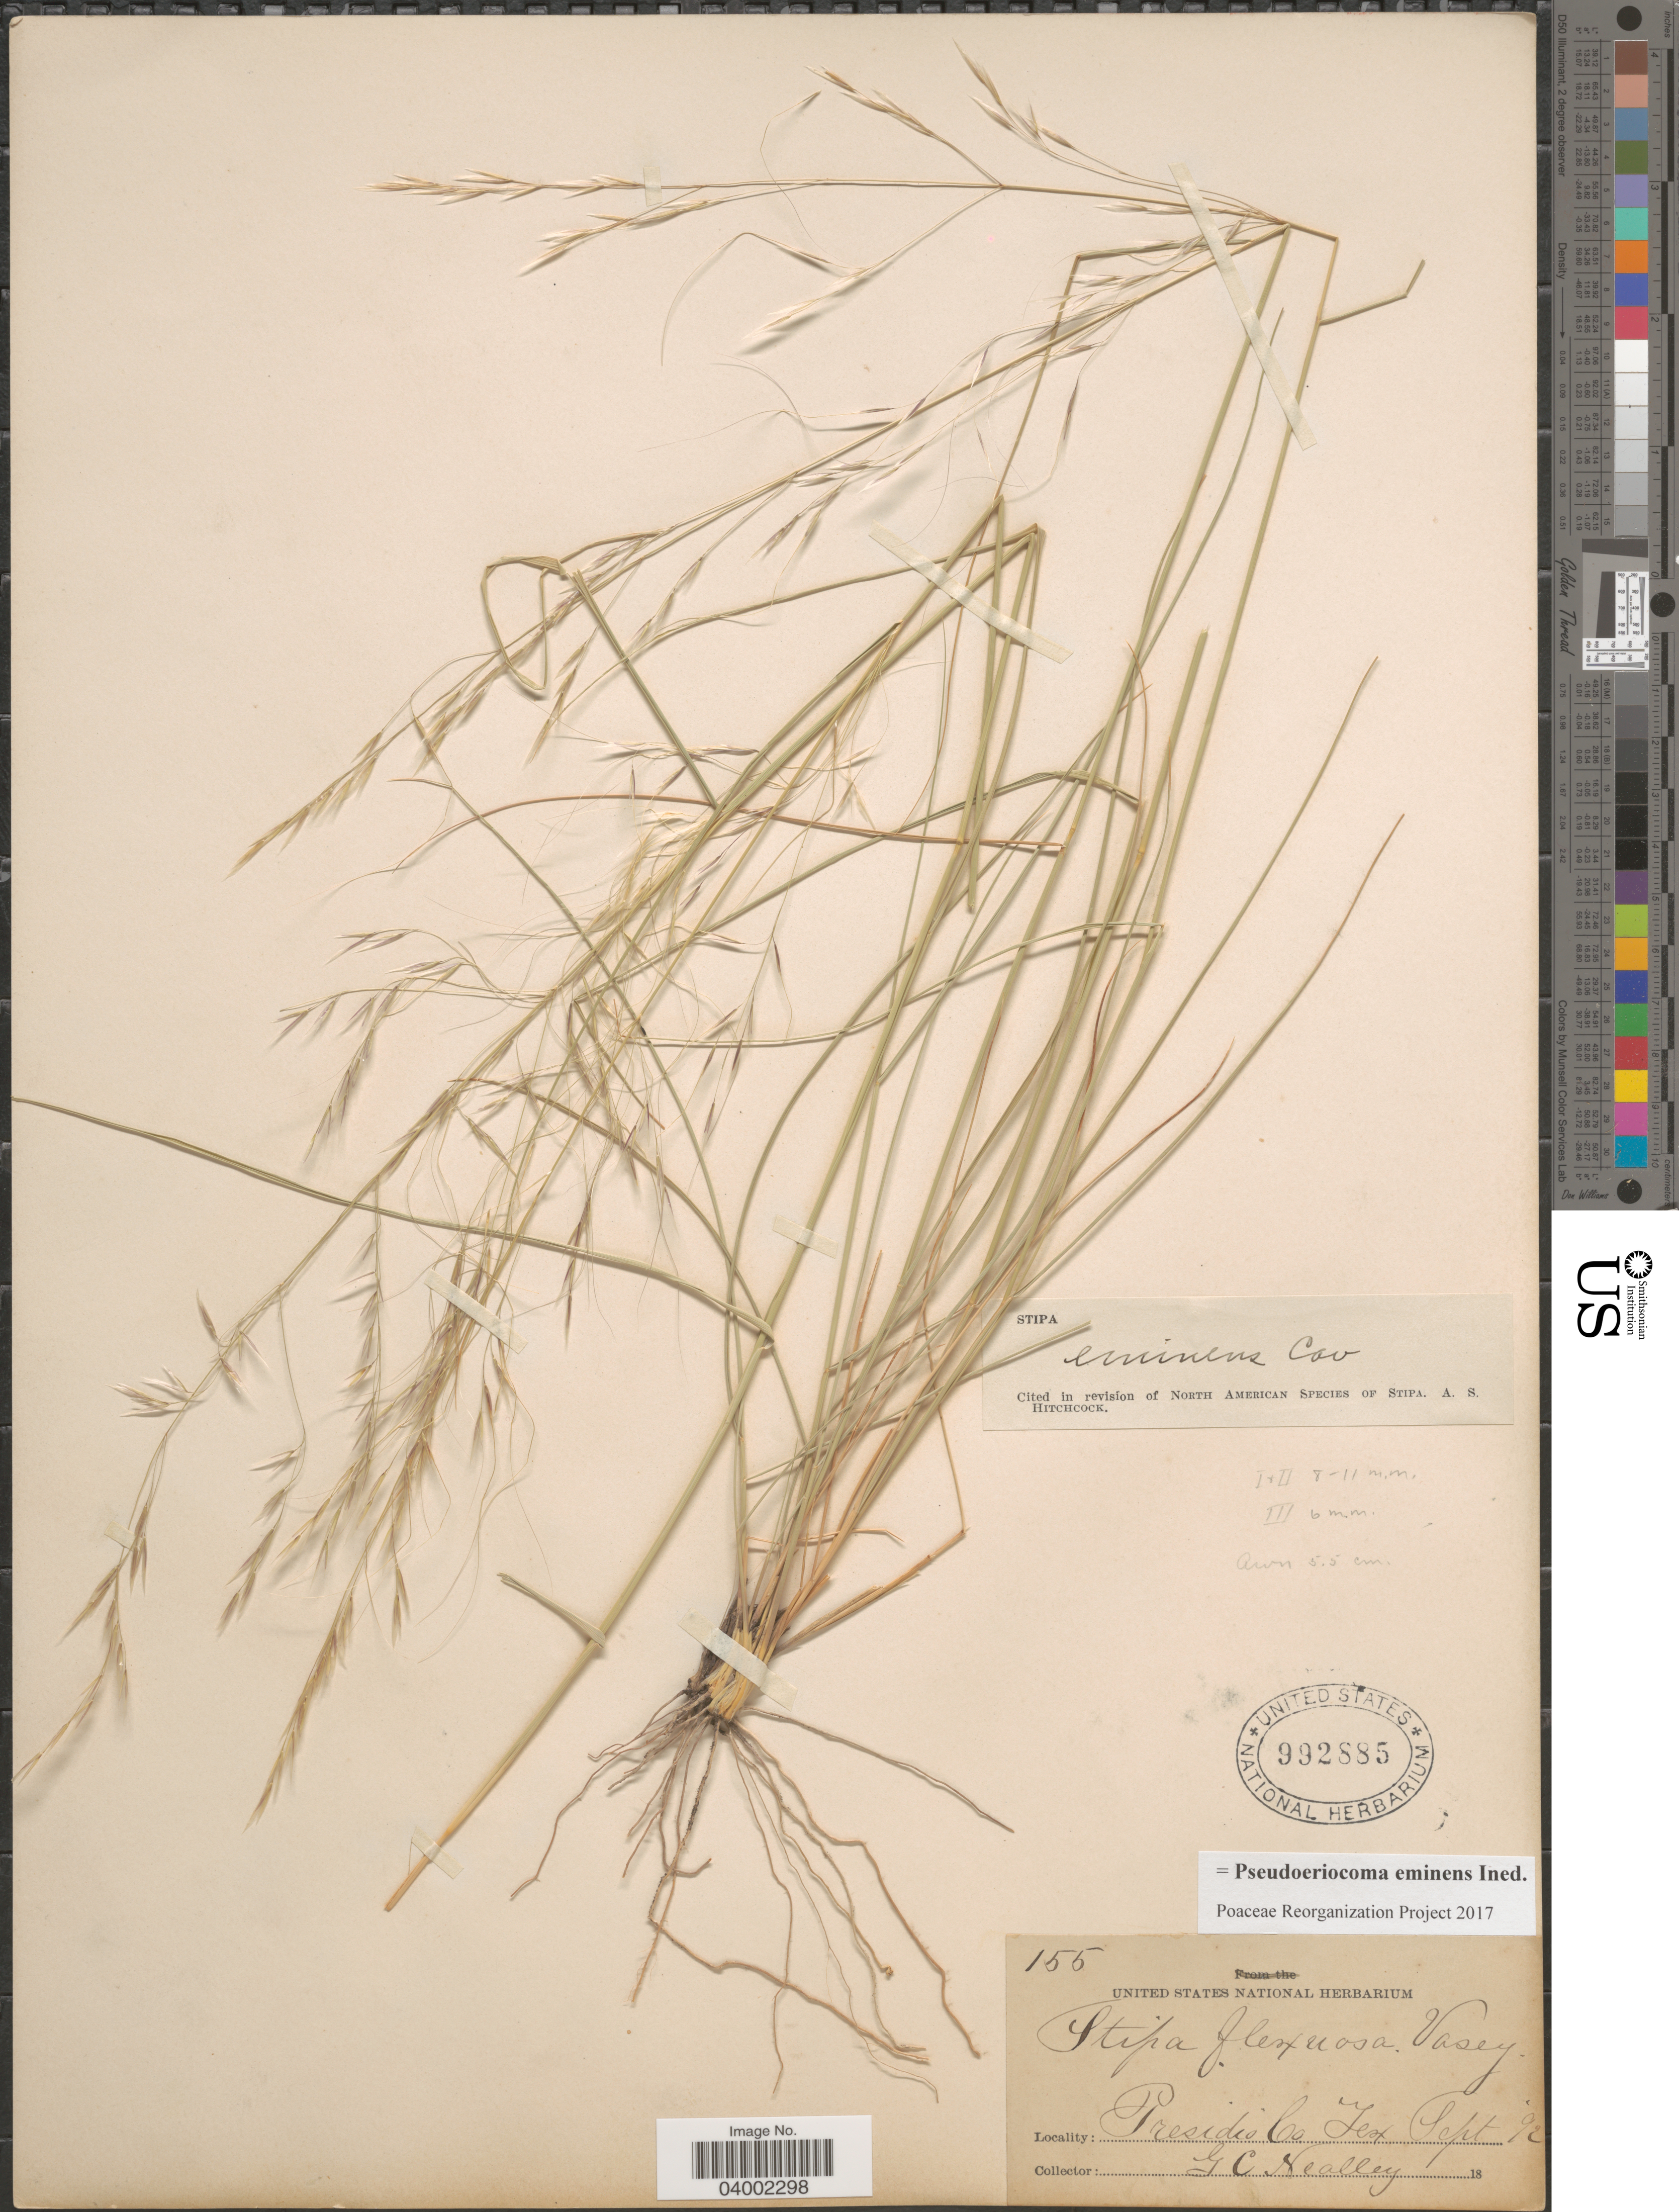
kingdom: Plantae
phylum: Tracheophyta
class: Liliopsida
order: Poales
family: Poaceae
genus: Pseudoeriocoma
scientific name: Pseudoeriocoma eminens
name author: (Cav.) Romasch.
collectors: G. C. Nealley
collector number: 155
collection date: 1892-09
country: United States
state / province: Texas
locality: Presidio Co.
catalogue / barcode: US 992885